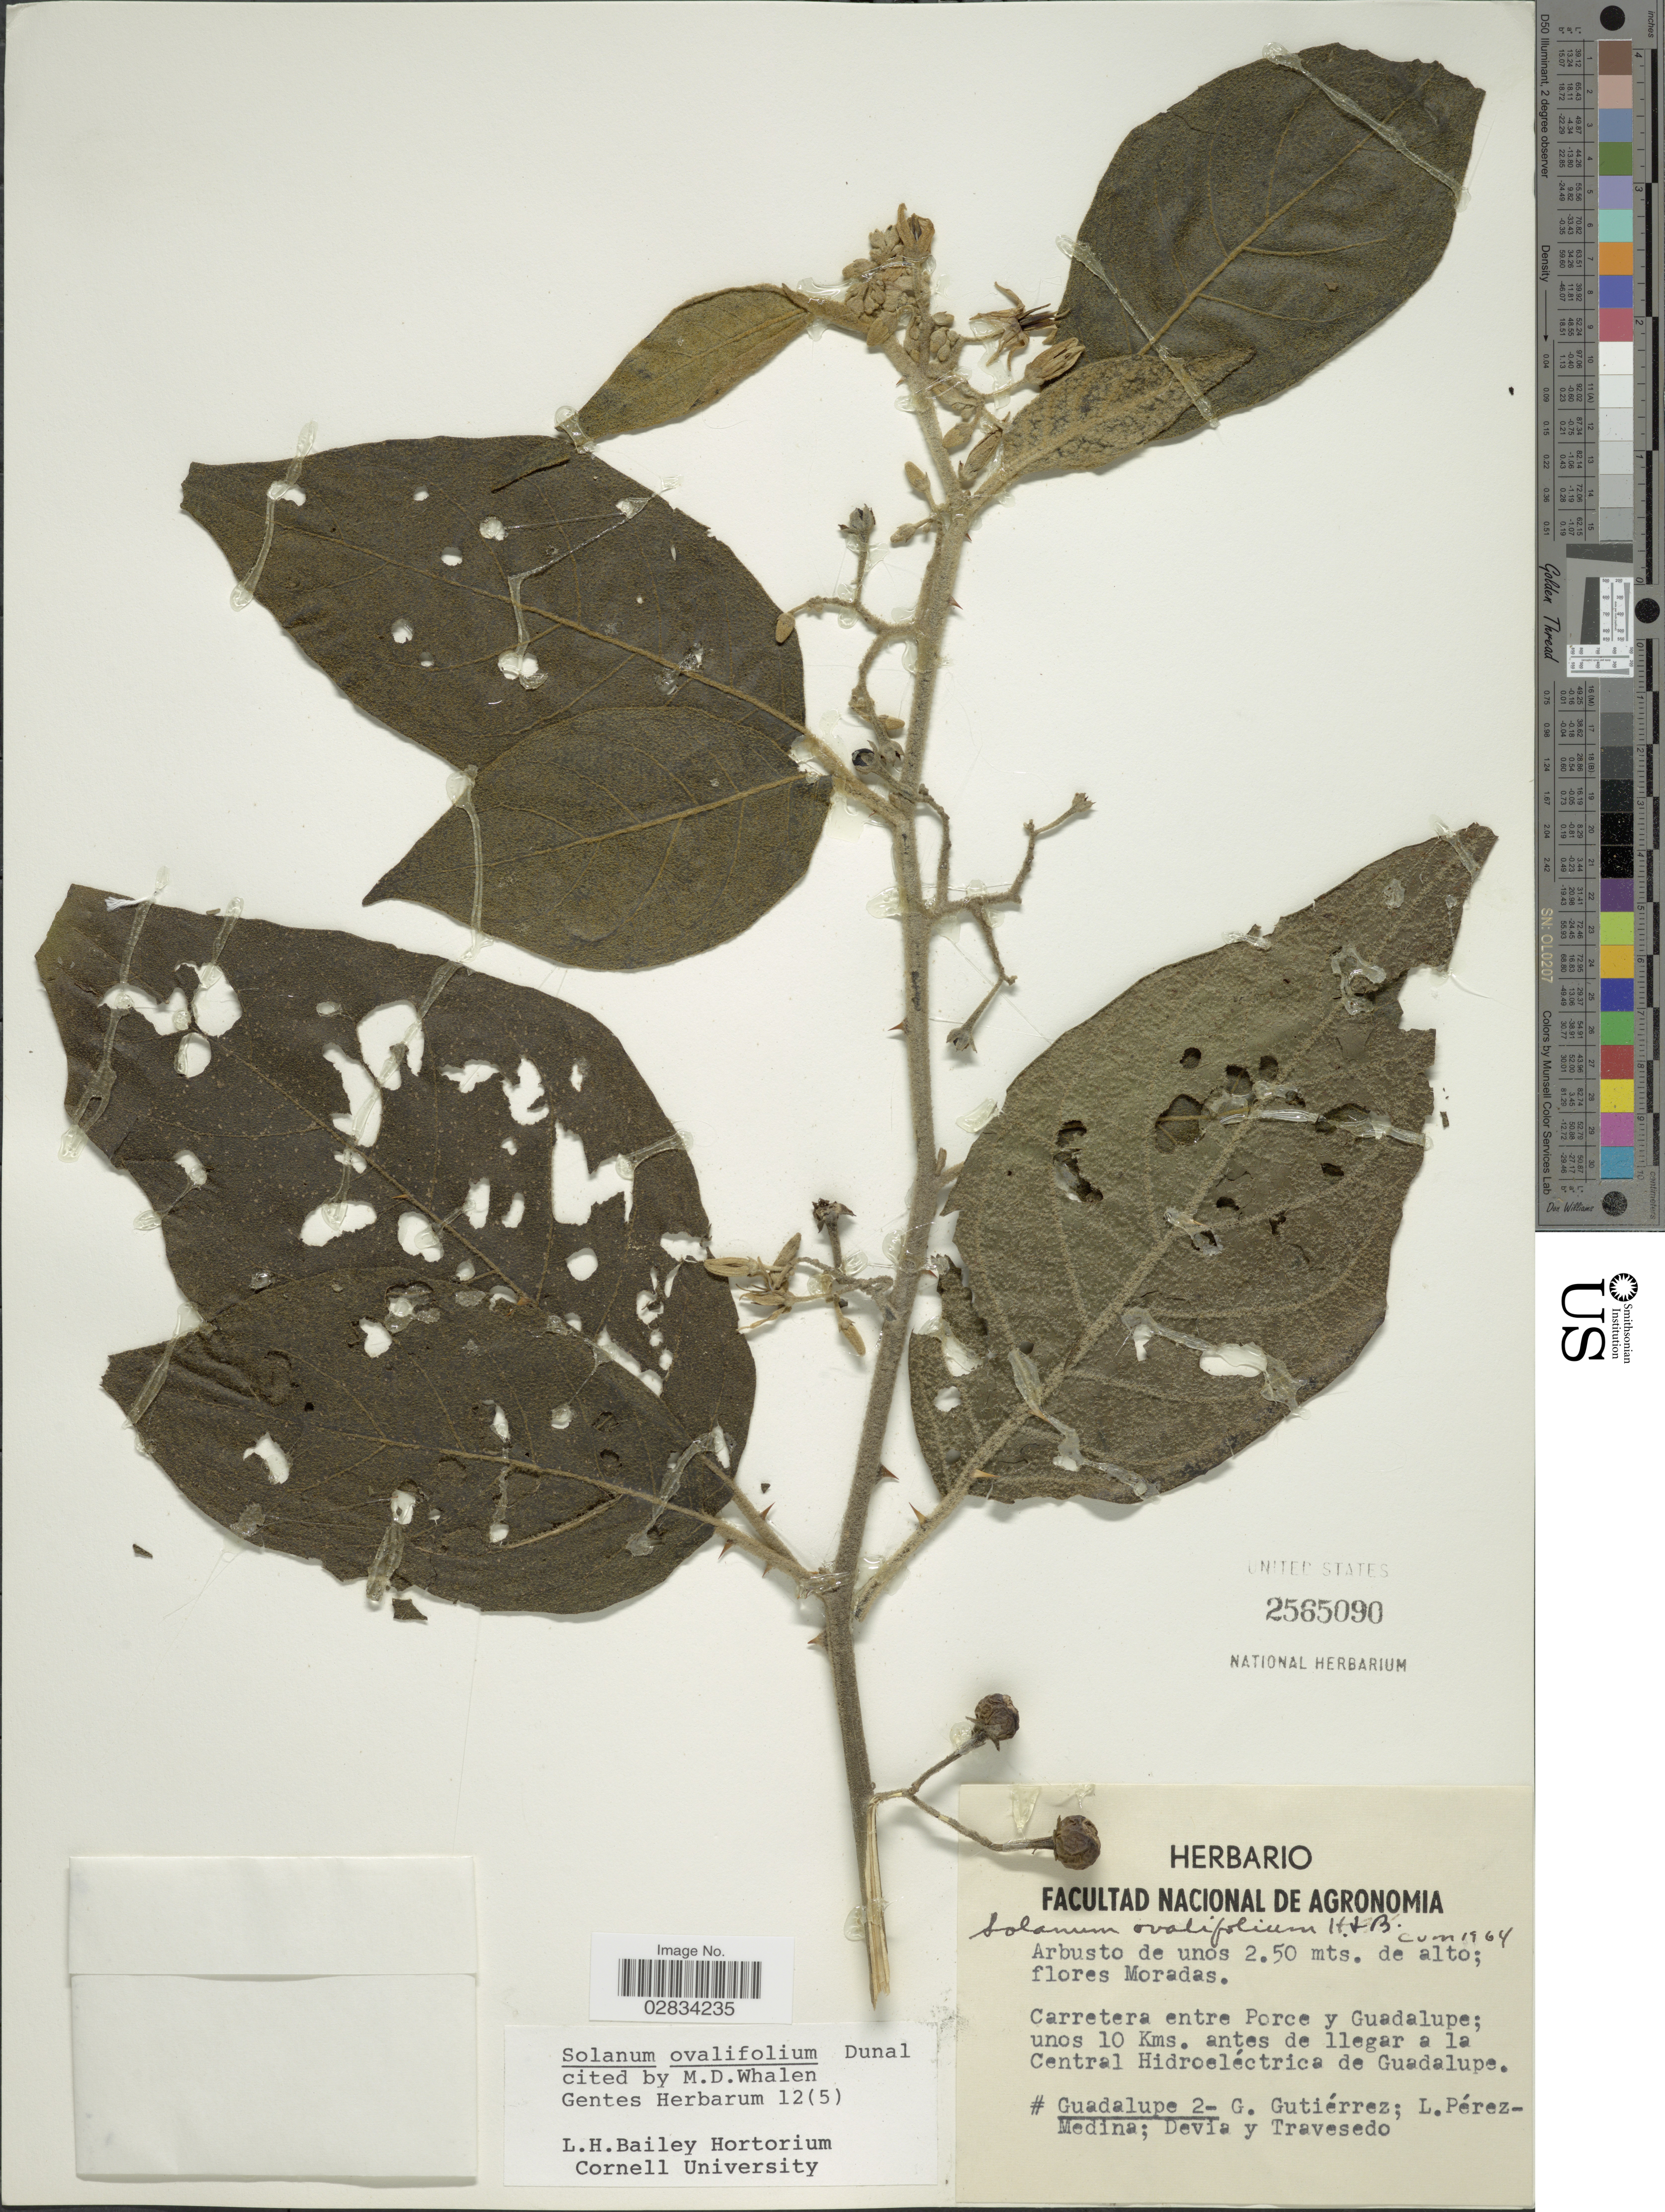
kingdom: Plantae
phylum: Tracheophyta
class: Magnoliopsida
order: Solanales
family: Solanaceae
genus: Solanum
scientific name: Solanum ovalifolium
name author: Dunal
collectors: G. Gutiérrez, L. Pérez-Medina, -. Devia & E. Travecedo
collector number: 2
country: Colombia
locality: Carretera entre Porce y Guadalupe, unos 10 Kms. antes de llegar a la Central Hidroeléctrica de Guadalupe.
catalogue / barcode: US 2565090